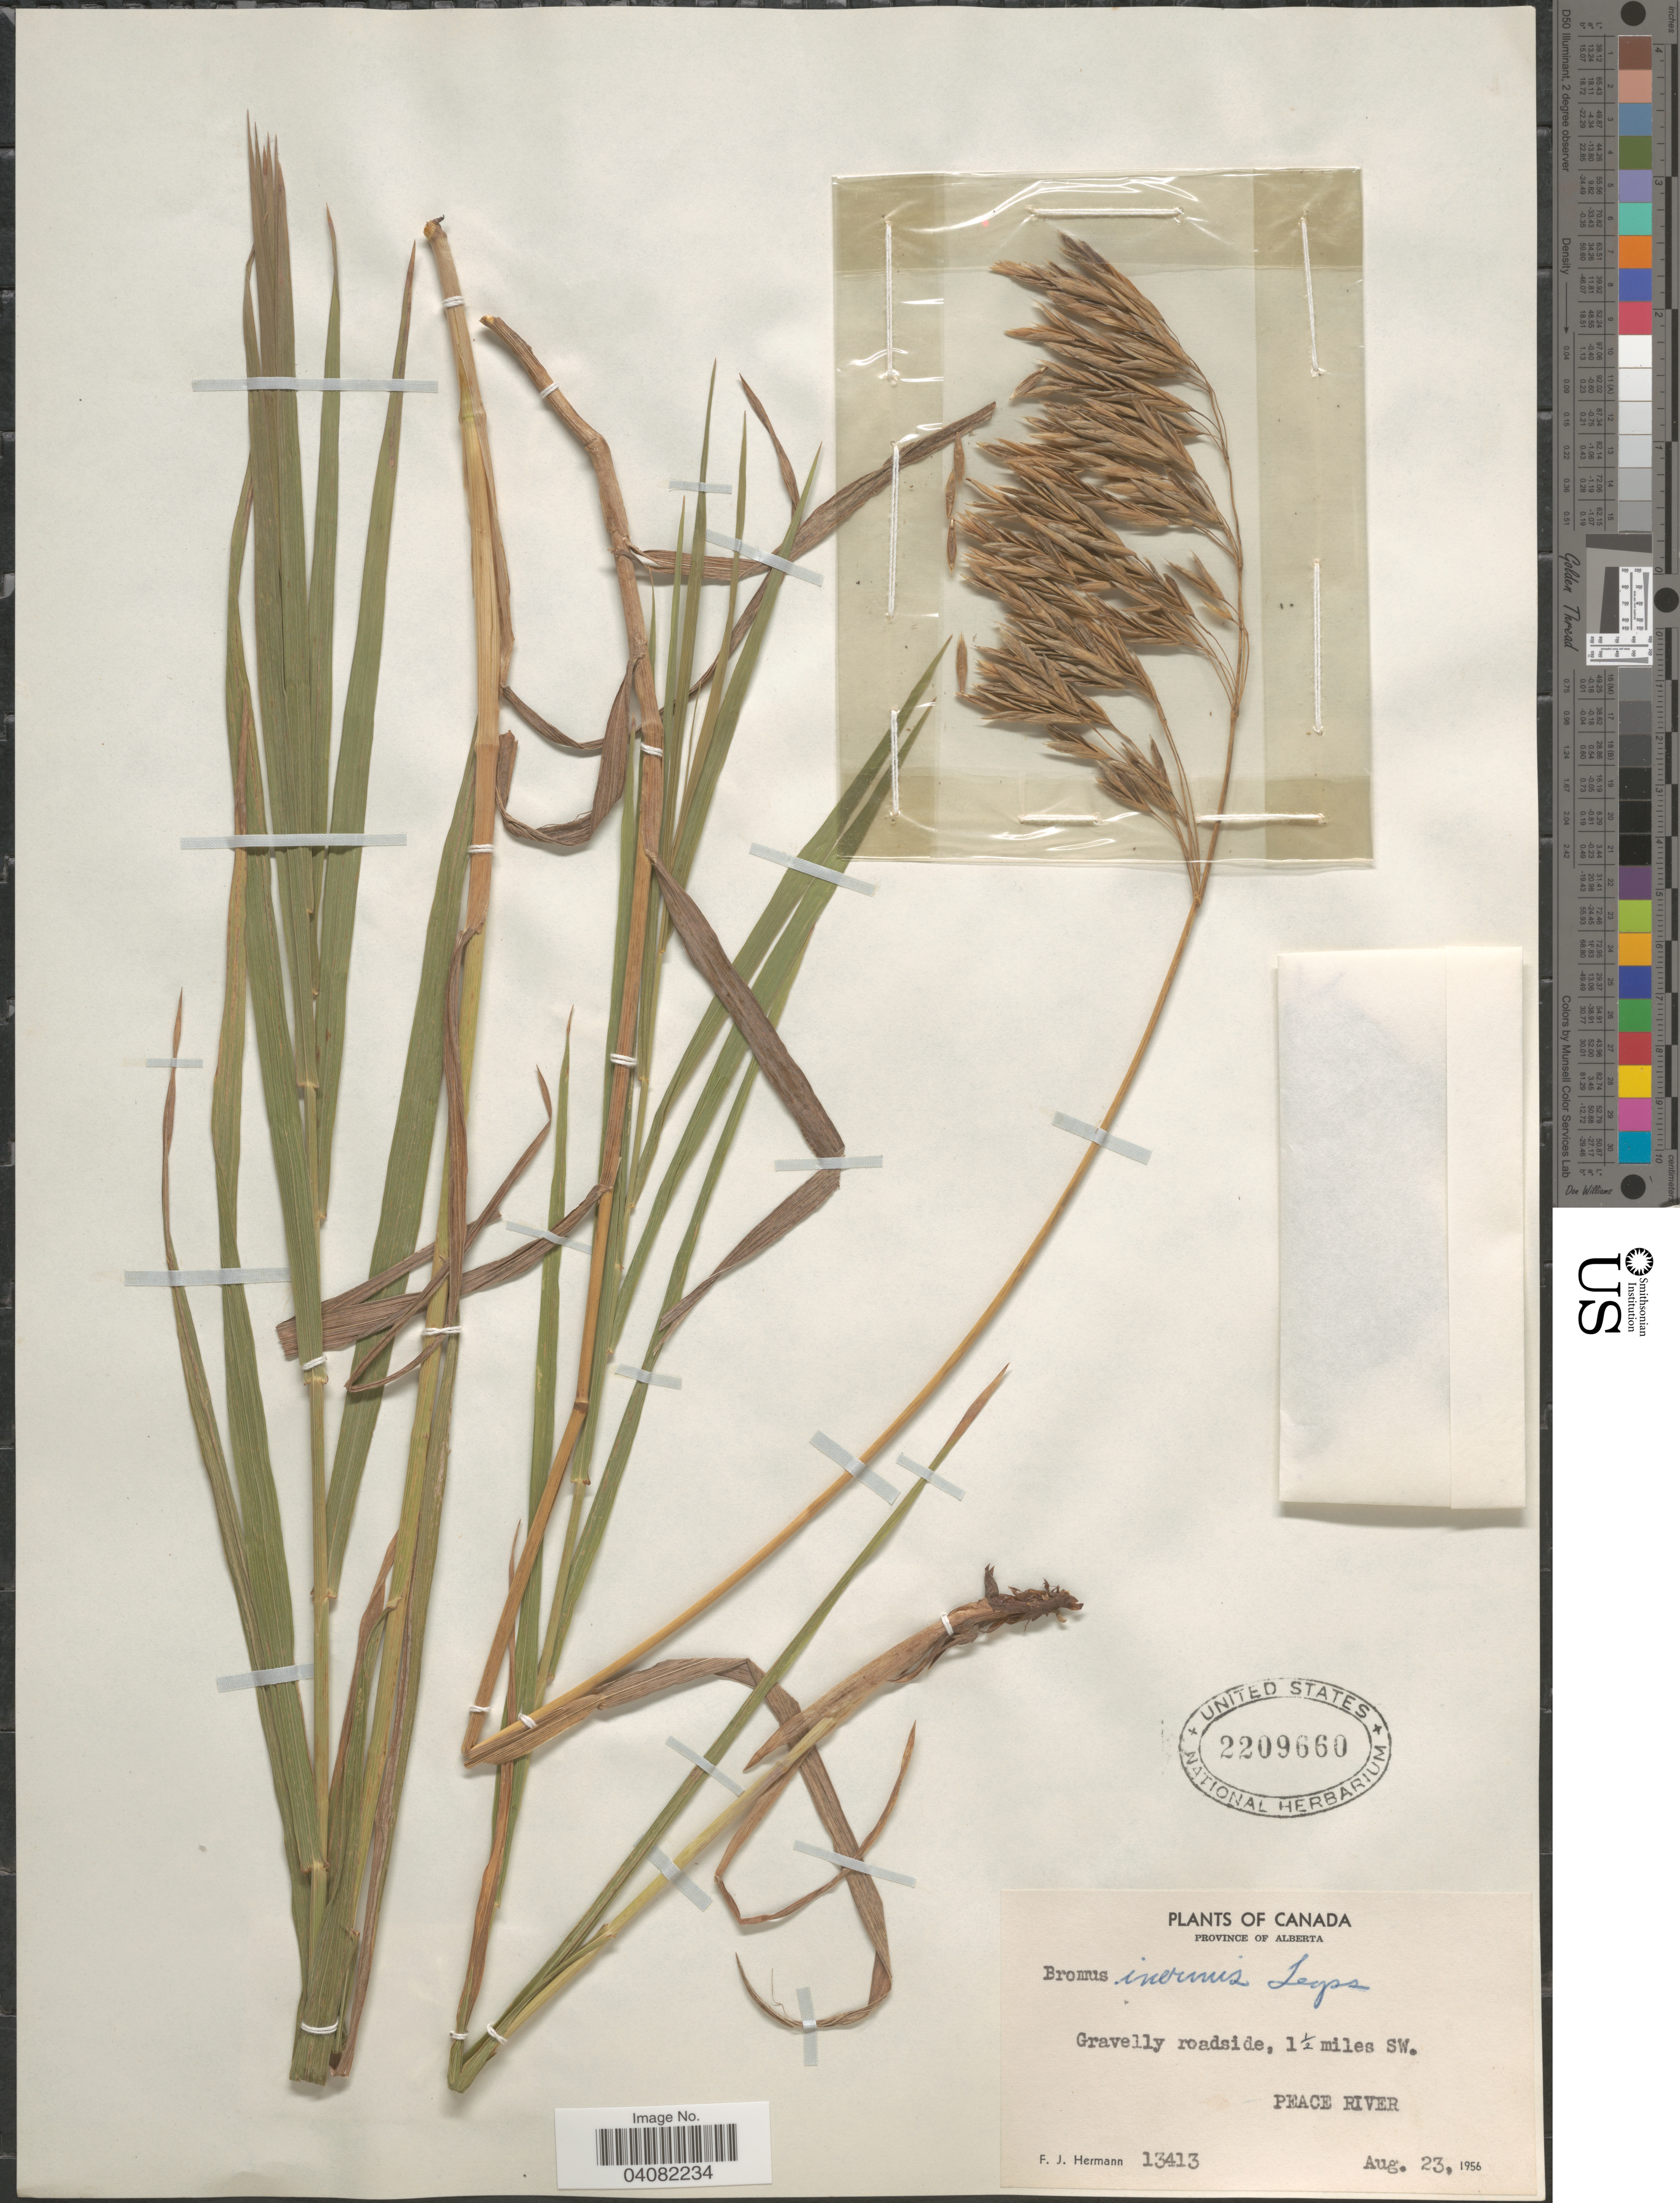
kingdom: Plantae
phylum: Tracheophyta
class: Liliopsida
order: Poales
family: Poaceae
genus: Bromus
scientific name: Bromus inermis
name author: Leyss.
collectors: F. J. Hermann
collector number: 13413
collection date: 1956-08-23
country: Canada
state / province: Alberta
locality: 1½ miles SW. Peace River.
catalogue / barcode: US 2209660